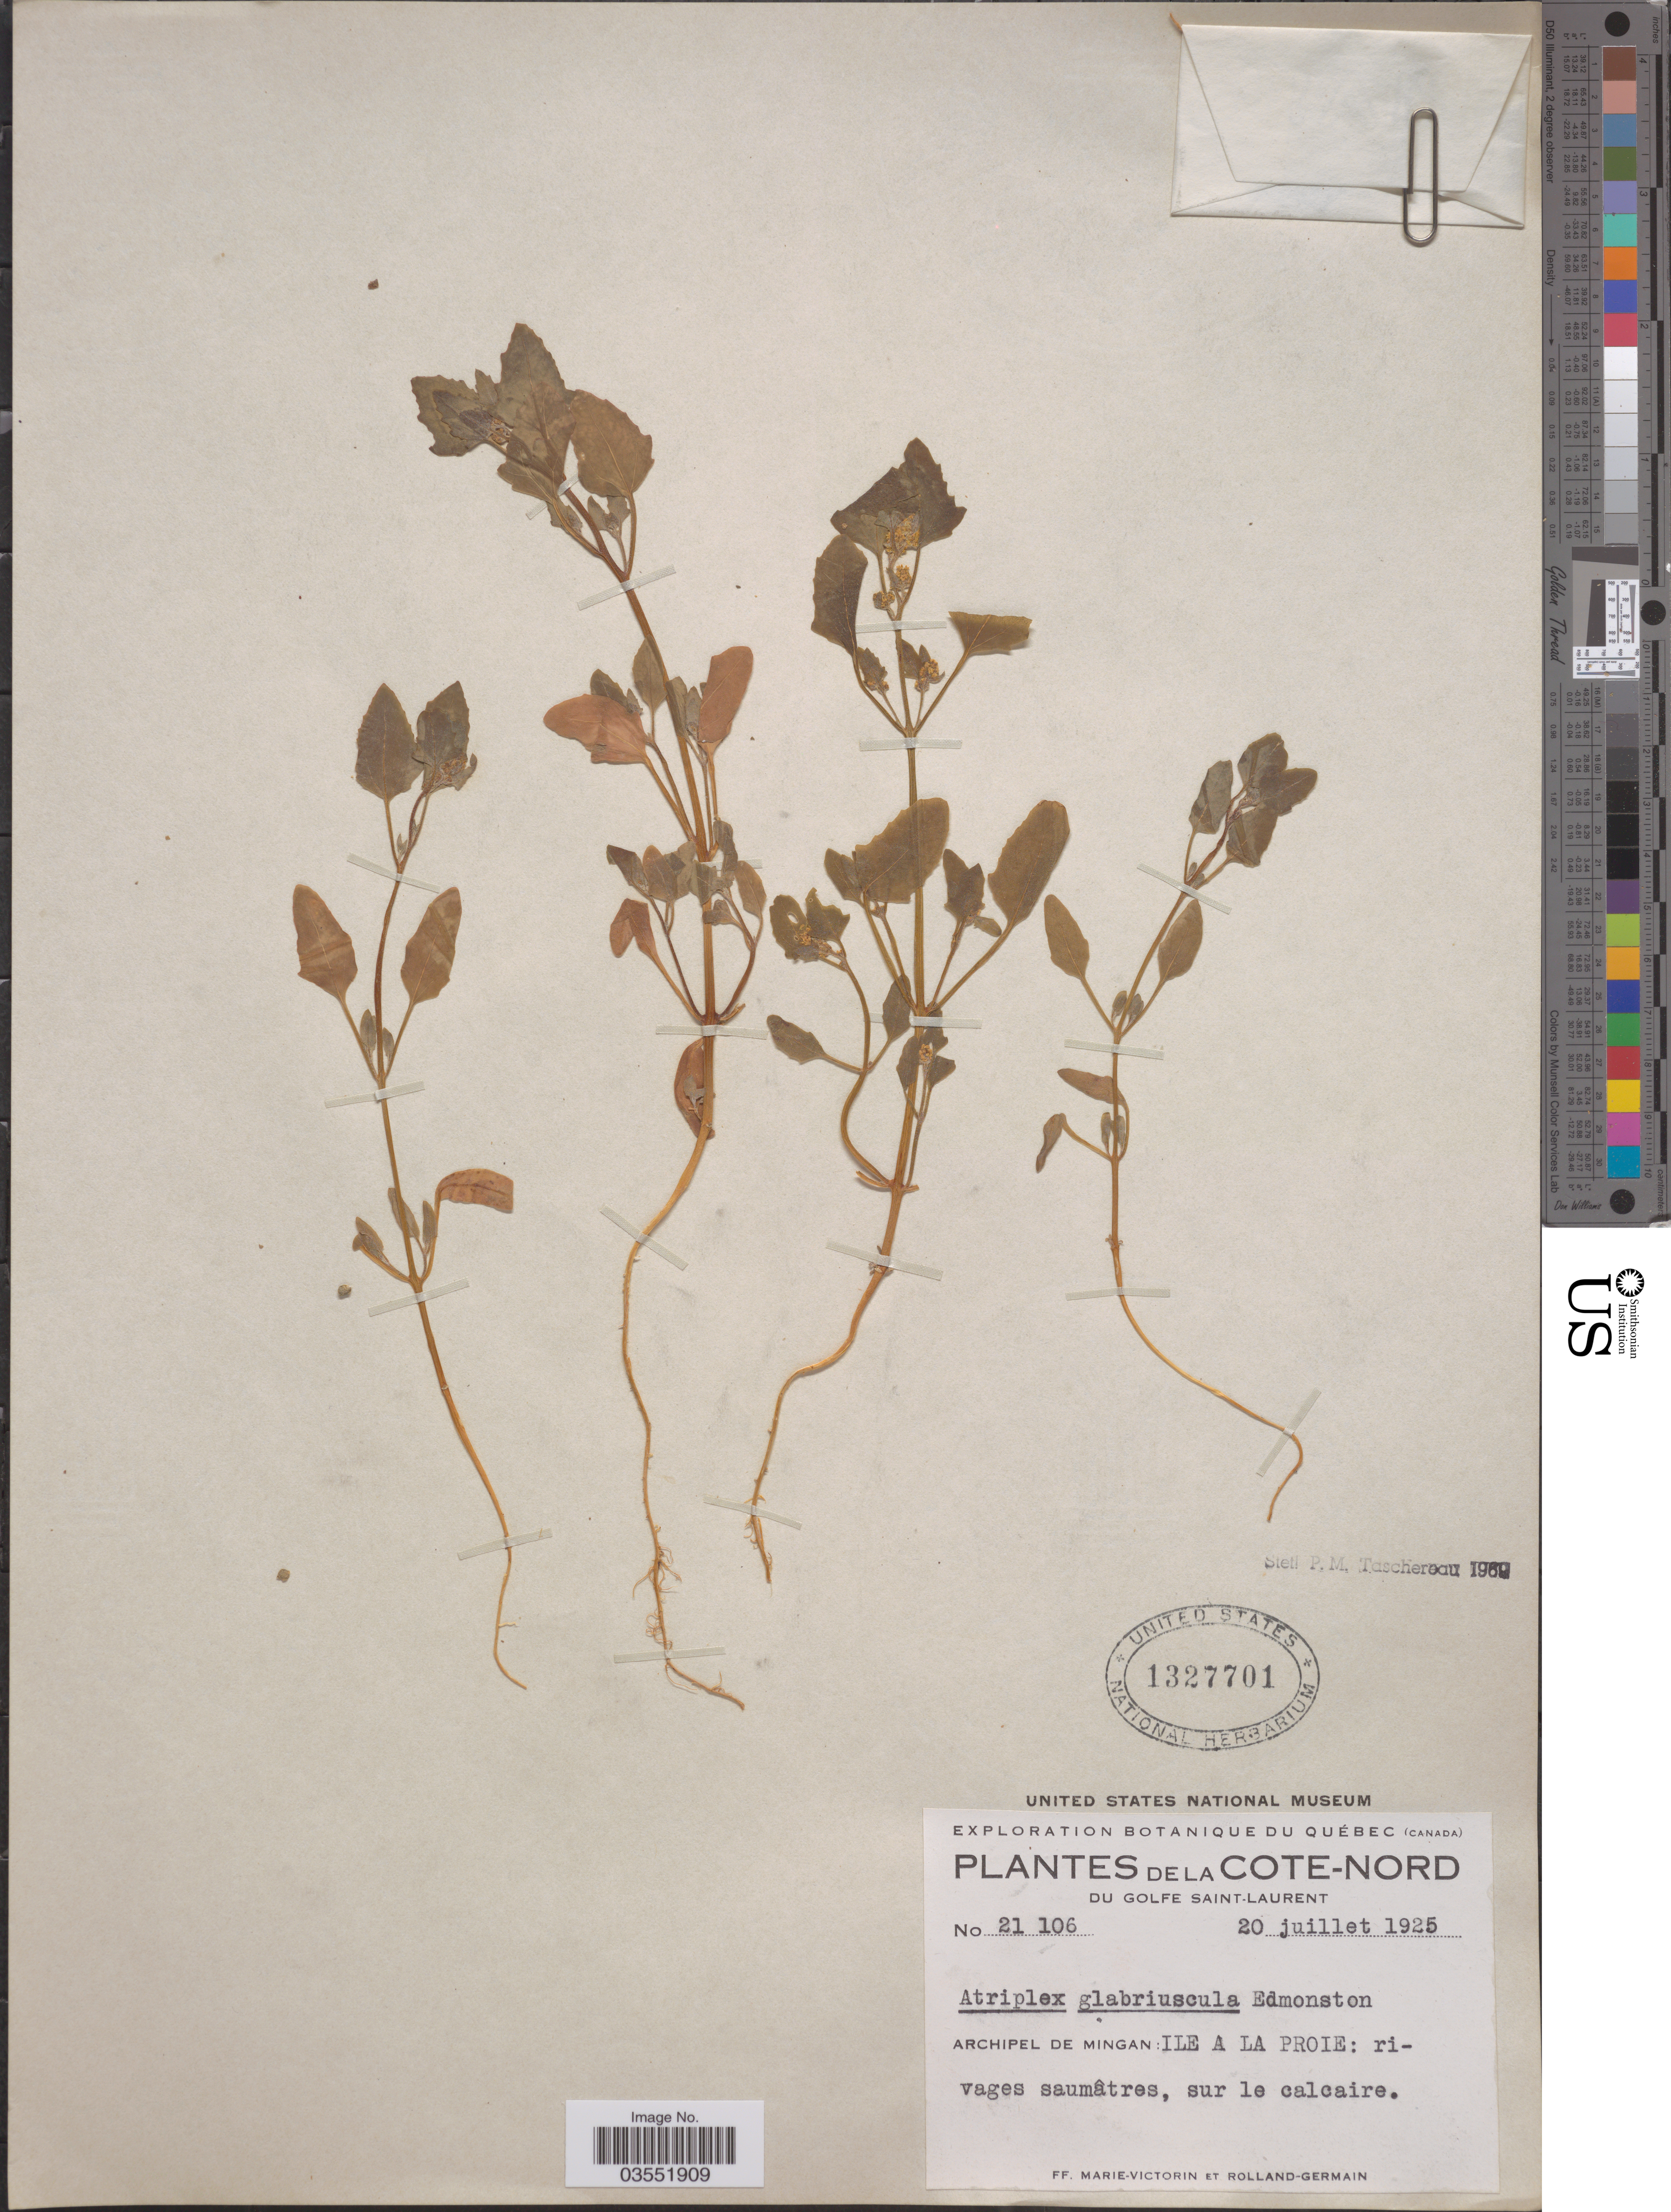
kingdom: Plantae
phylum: Tracheophyta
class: Magnoliopsida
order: Caryophyllales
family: Amaranthaceae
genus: Atriplex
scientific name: Atriplex glabriuscula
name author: Edmondston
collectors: F. Marie-Victorin & Rolland-Germain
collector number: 21106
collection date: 1925-07-20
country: Canada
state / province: Quebec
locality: De La Cote-Nord du Golfe Saint-Laurent. Archipel de Mingan: Ile a la proie: rivages saumâtres, sur le calcaire.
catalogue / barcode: US 1327701